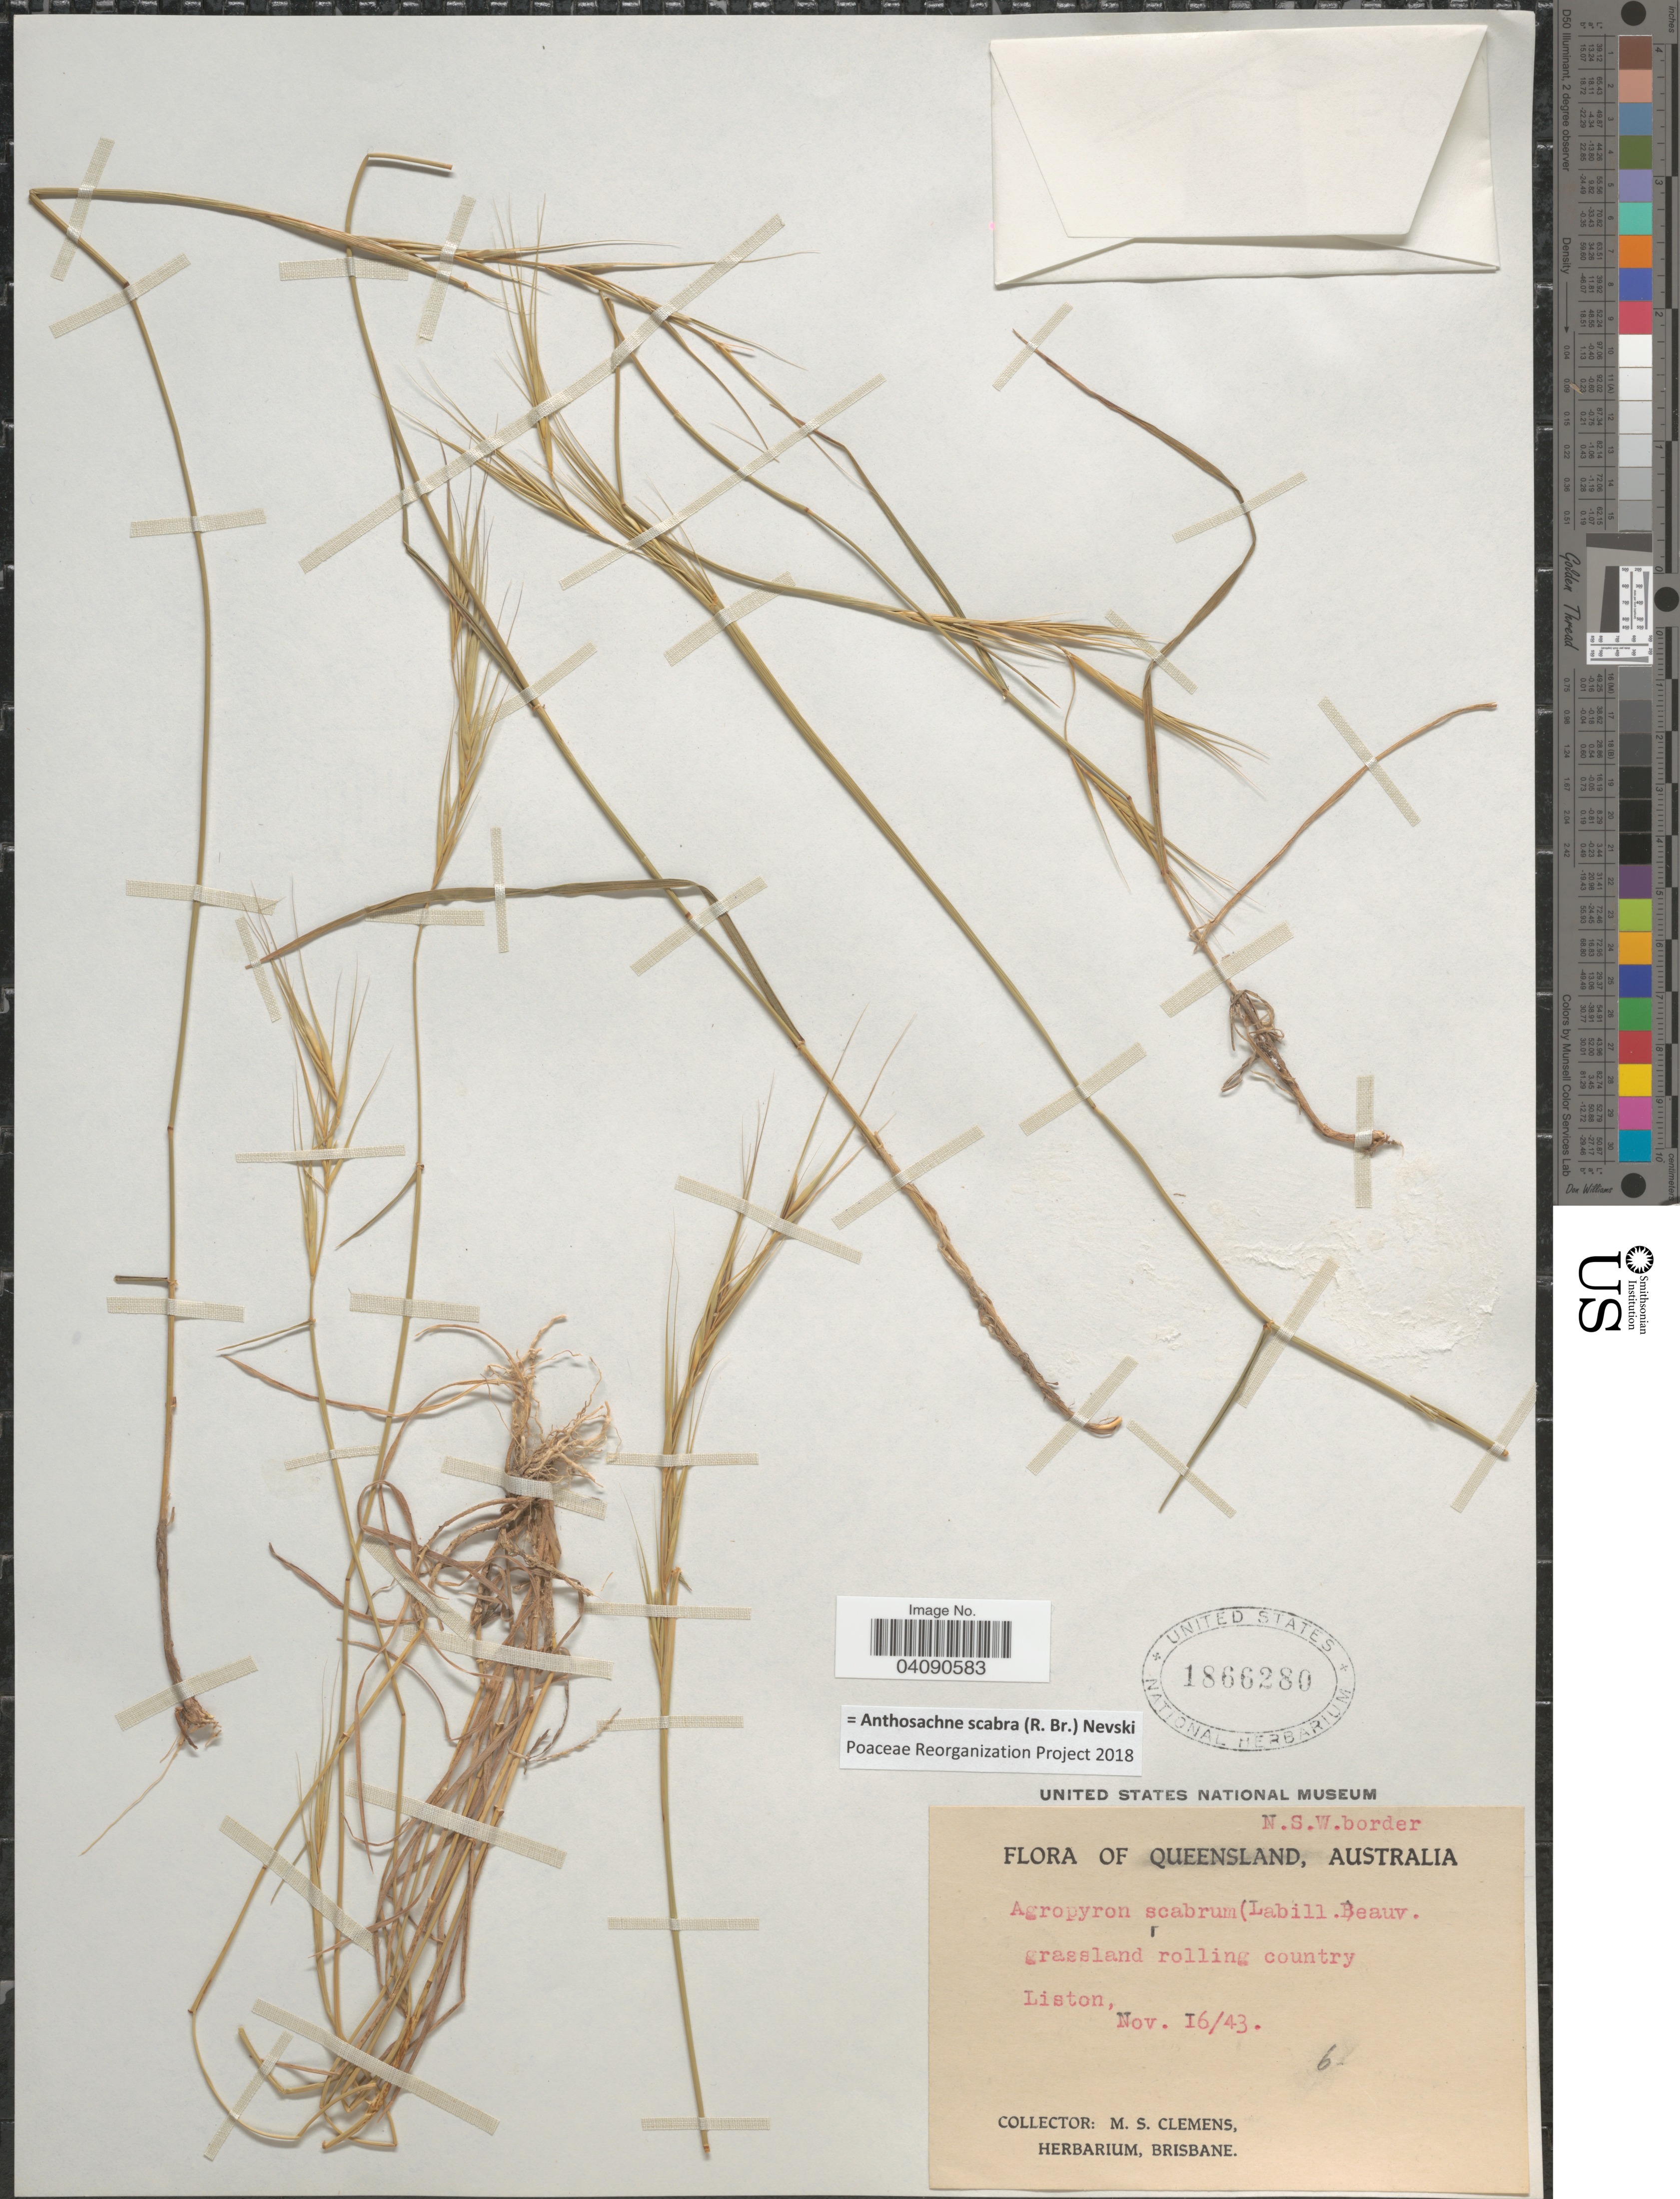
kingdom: Plantae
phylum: Tracheophyta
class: Liliopsida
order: Poales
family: Poaceae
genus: Anthosachne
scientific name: Anthosachne scabra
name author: (R. Br.) Nevski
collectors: M. S. Clemens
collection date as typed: Transcribed d/m/y: 16/11/43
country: Australia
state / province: Queensland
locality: N.S.W. border. Grassland rolling country. Liston.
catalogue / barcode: US 1866280